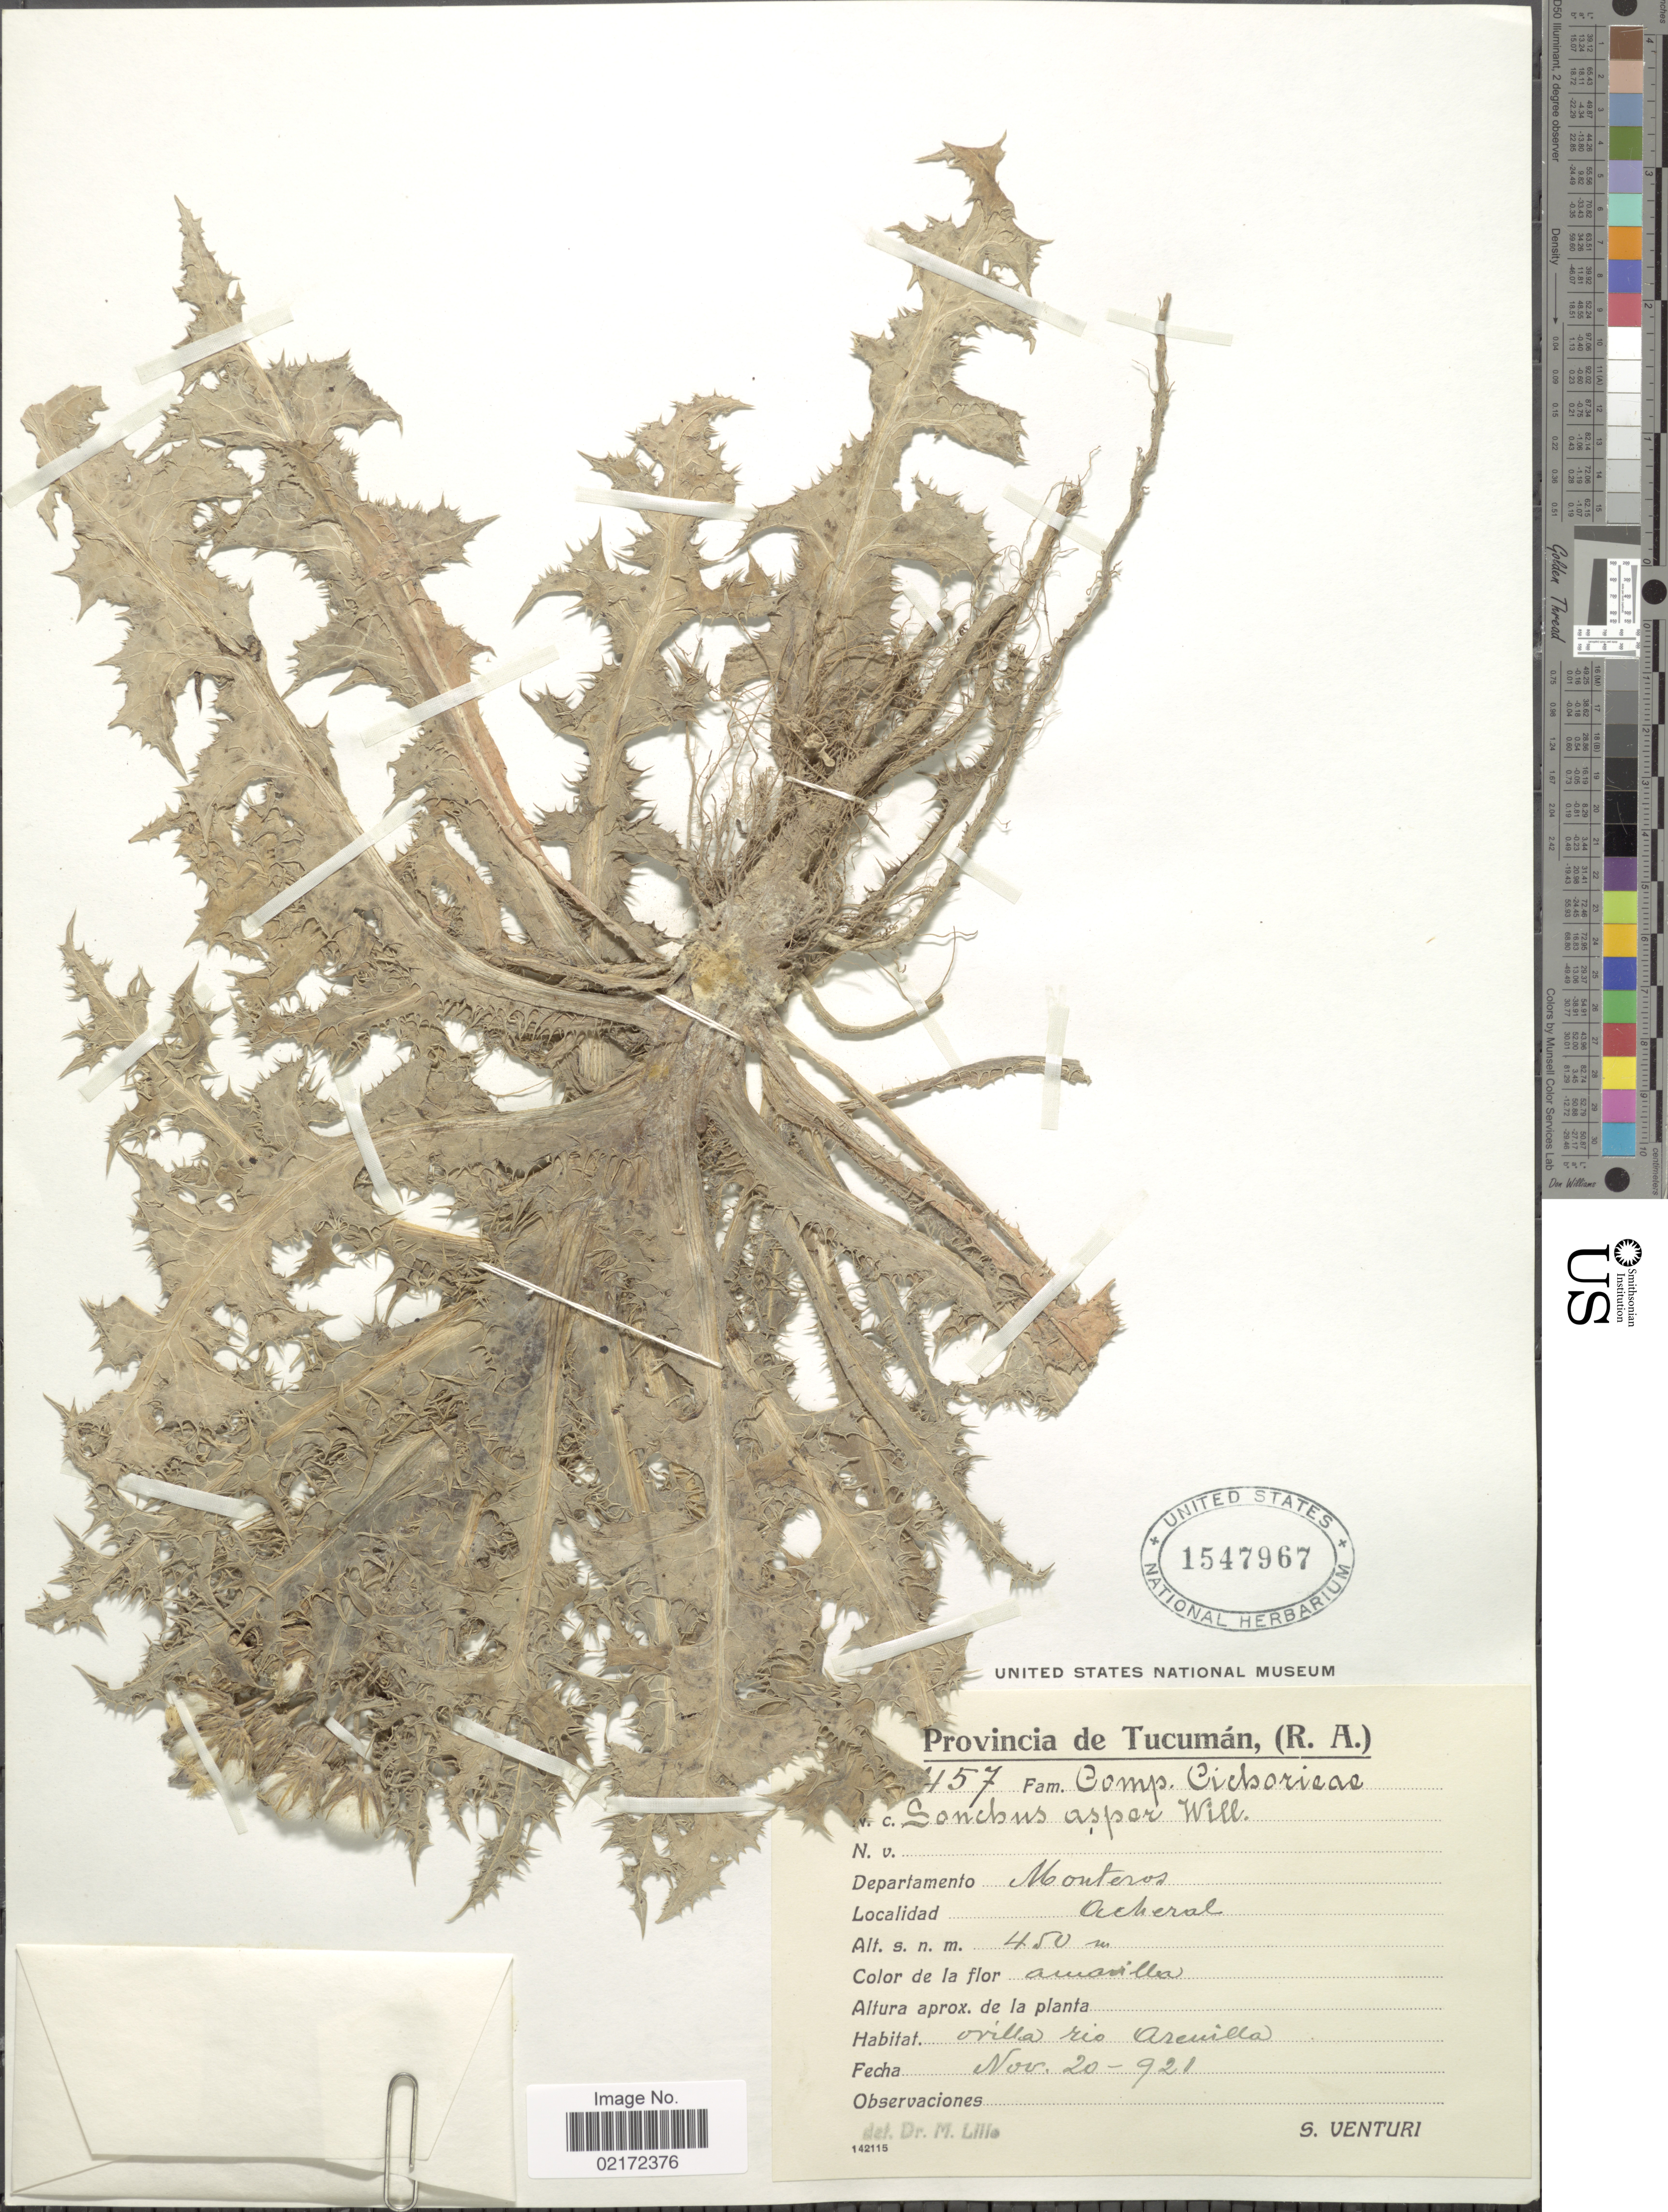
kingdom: Plantae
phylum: Tracheophyta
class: Magnoliopsida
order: Asterales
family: Asteraceae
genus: Sonchus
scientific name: Sonchus asper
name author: (L.) Hill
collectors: S. Venturi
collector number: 457*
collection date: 1921-11-20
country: Argentina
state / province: Tucumán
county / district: Monteros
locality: Acheral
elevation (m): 450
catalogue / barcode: US 1547967